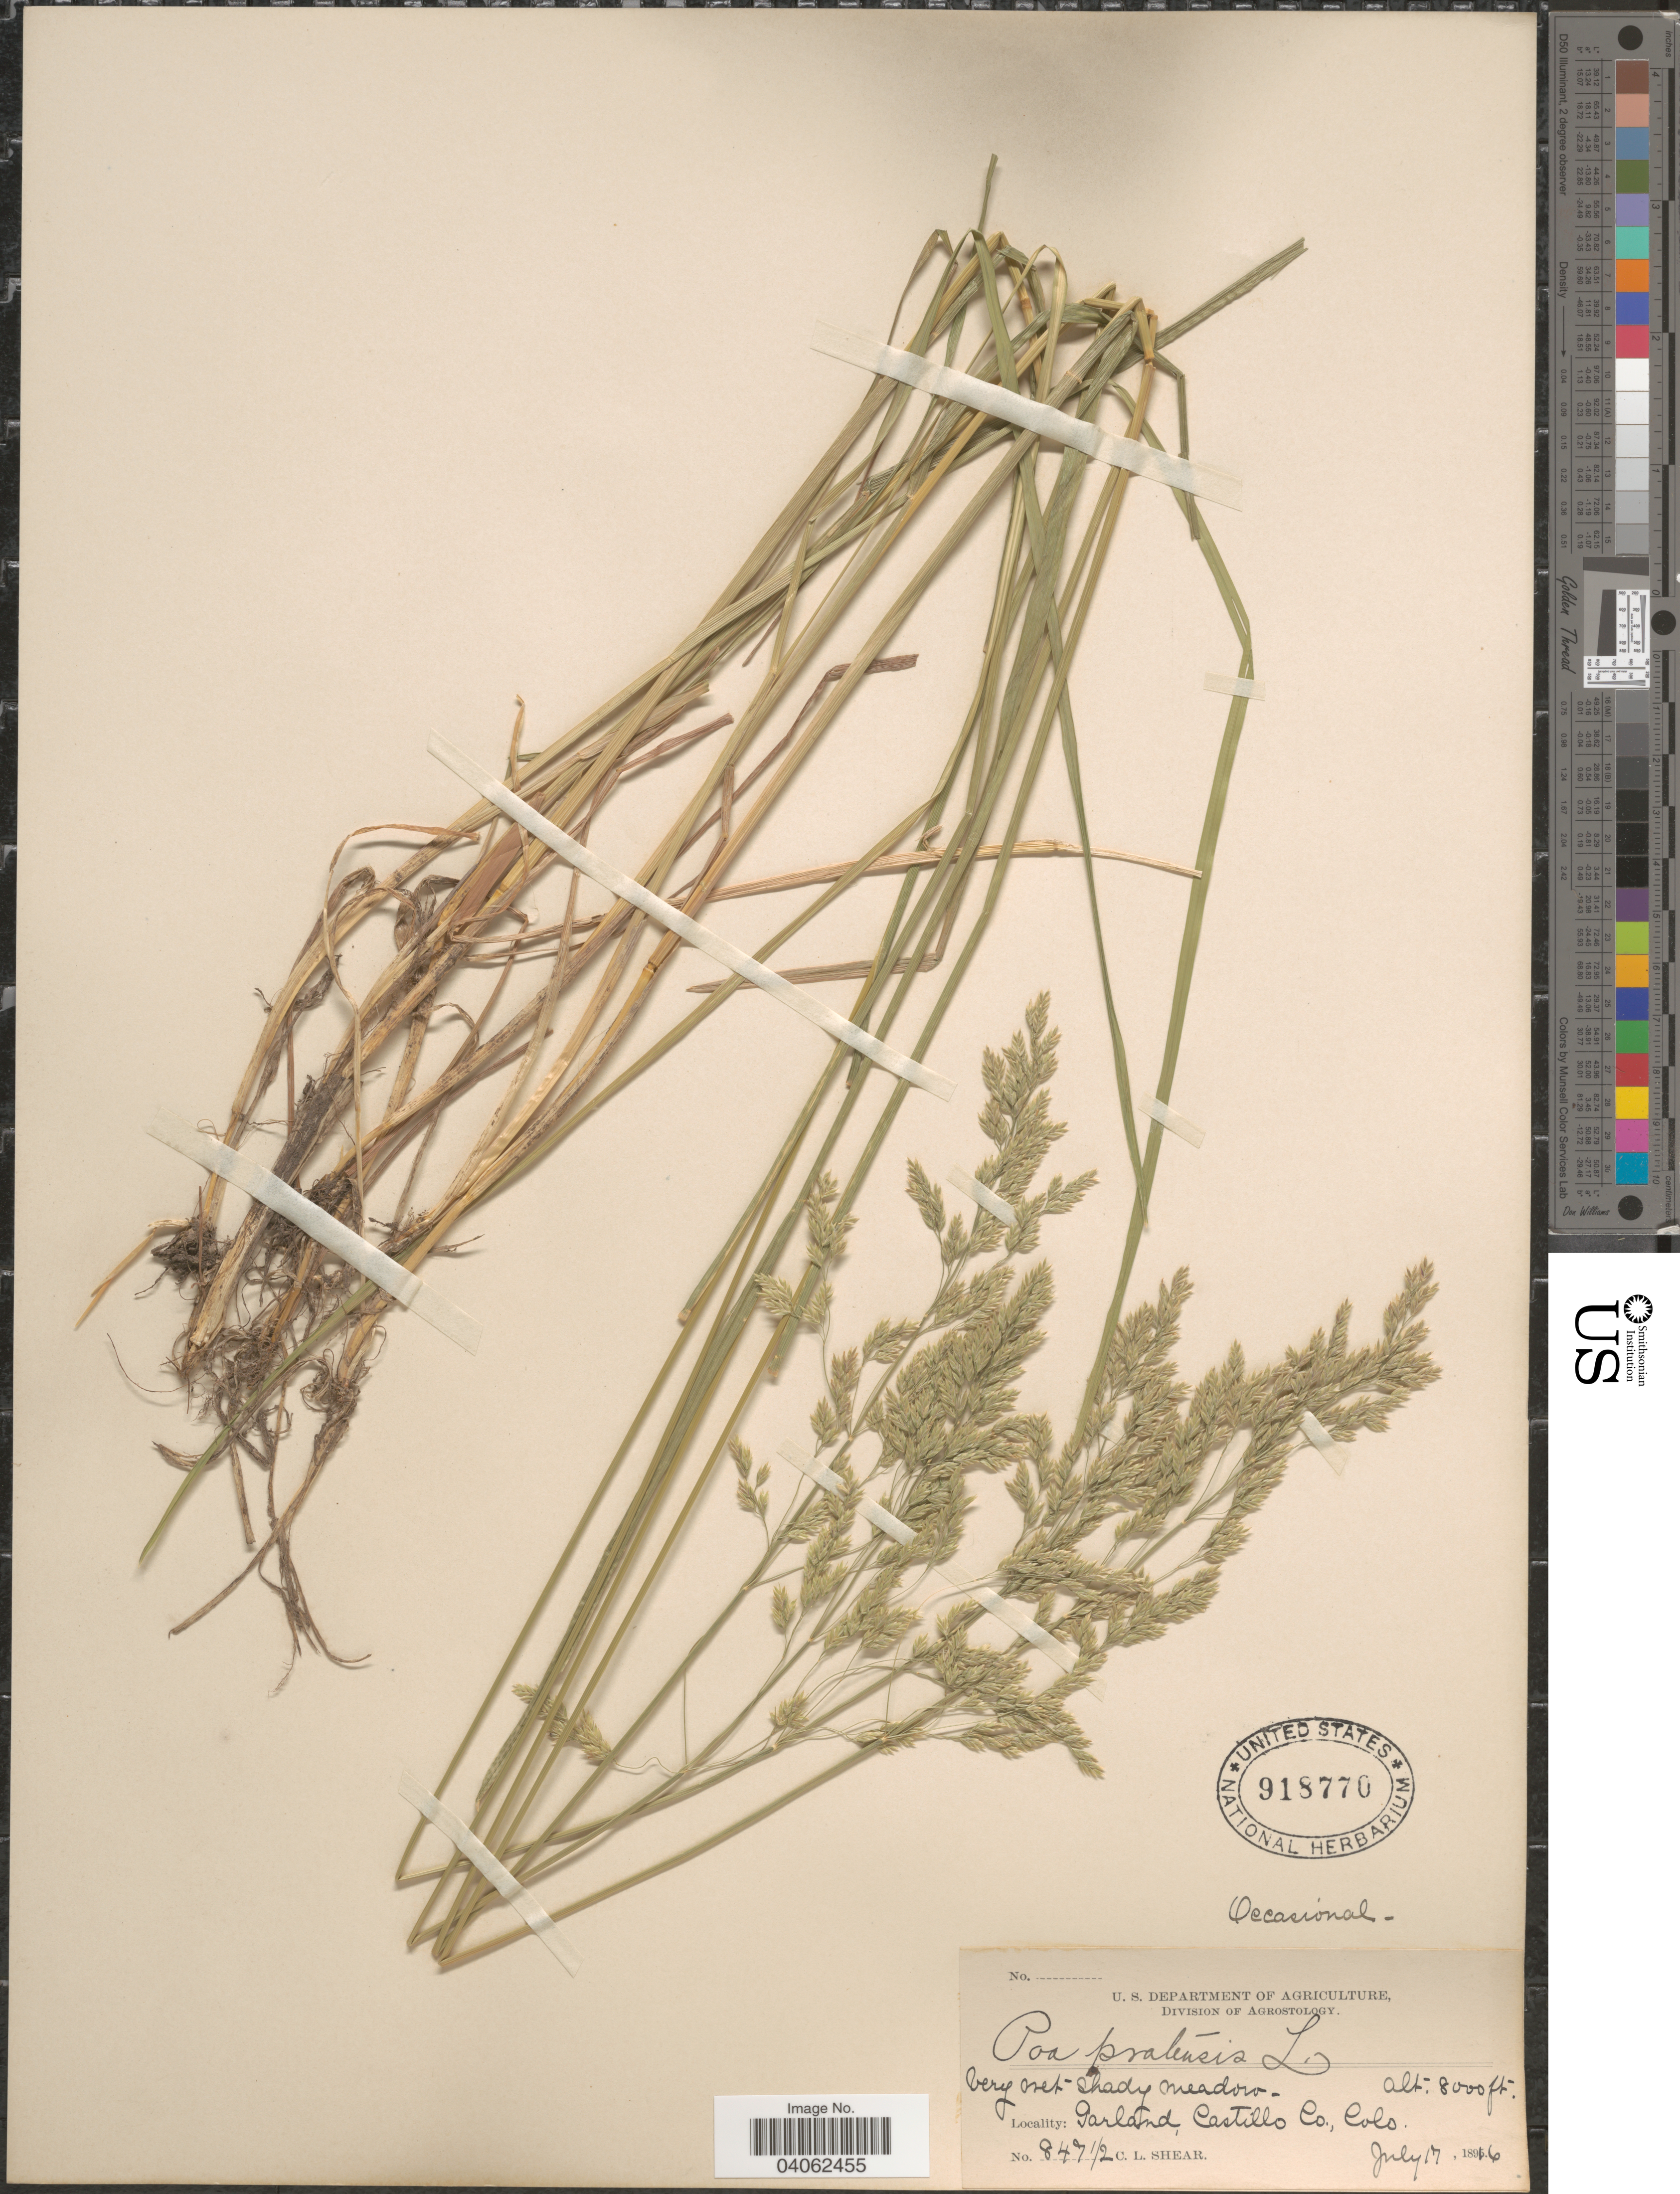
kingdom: Plantae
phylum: Tracheophyta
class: Liliopsida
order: Poales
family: Poaceae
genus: Poa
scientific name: Poa pratensis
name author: L.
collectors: C. L. Shear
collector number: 847½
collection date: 1896-07-17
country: United States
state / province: Colorado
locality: Garland, Castillo Co.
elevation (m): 2438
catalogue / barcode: US 918770